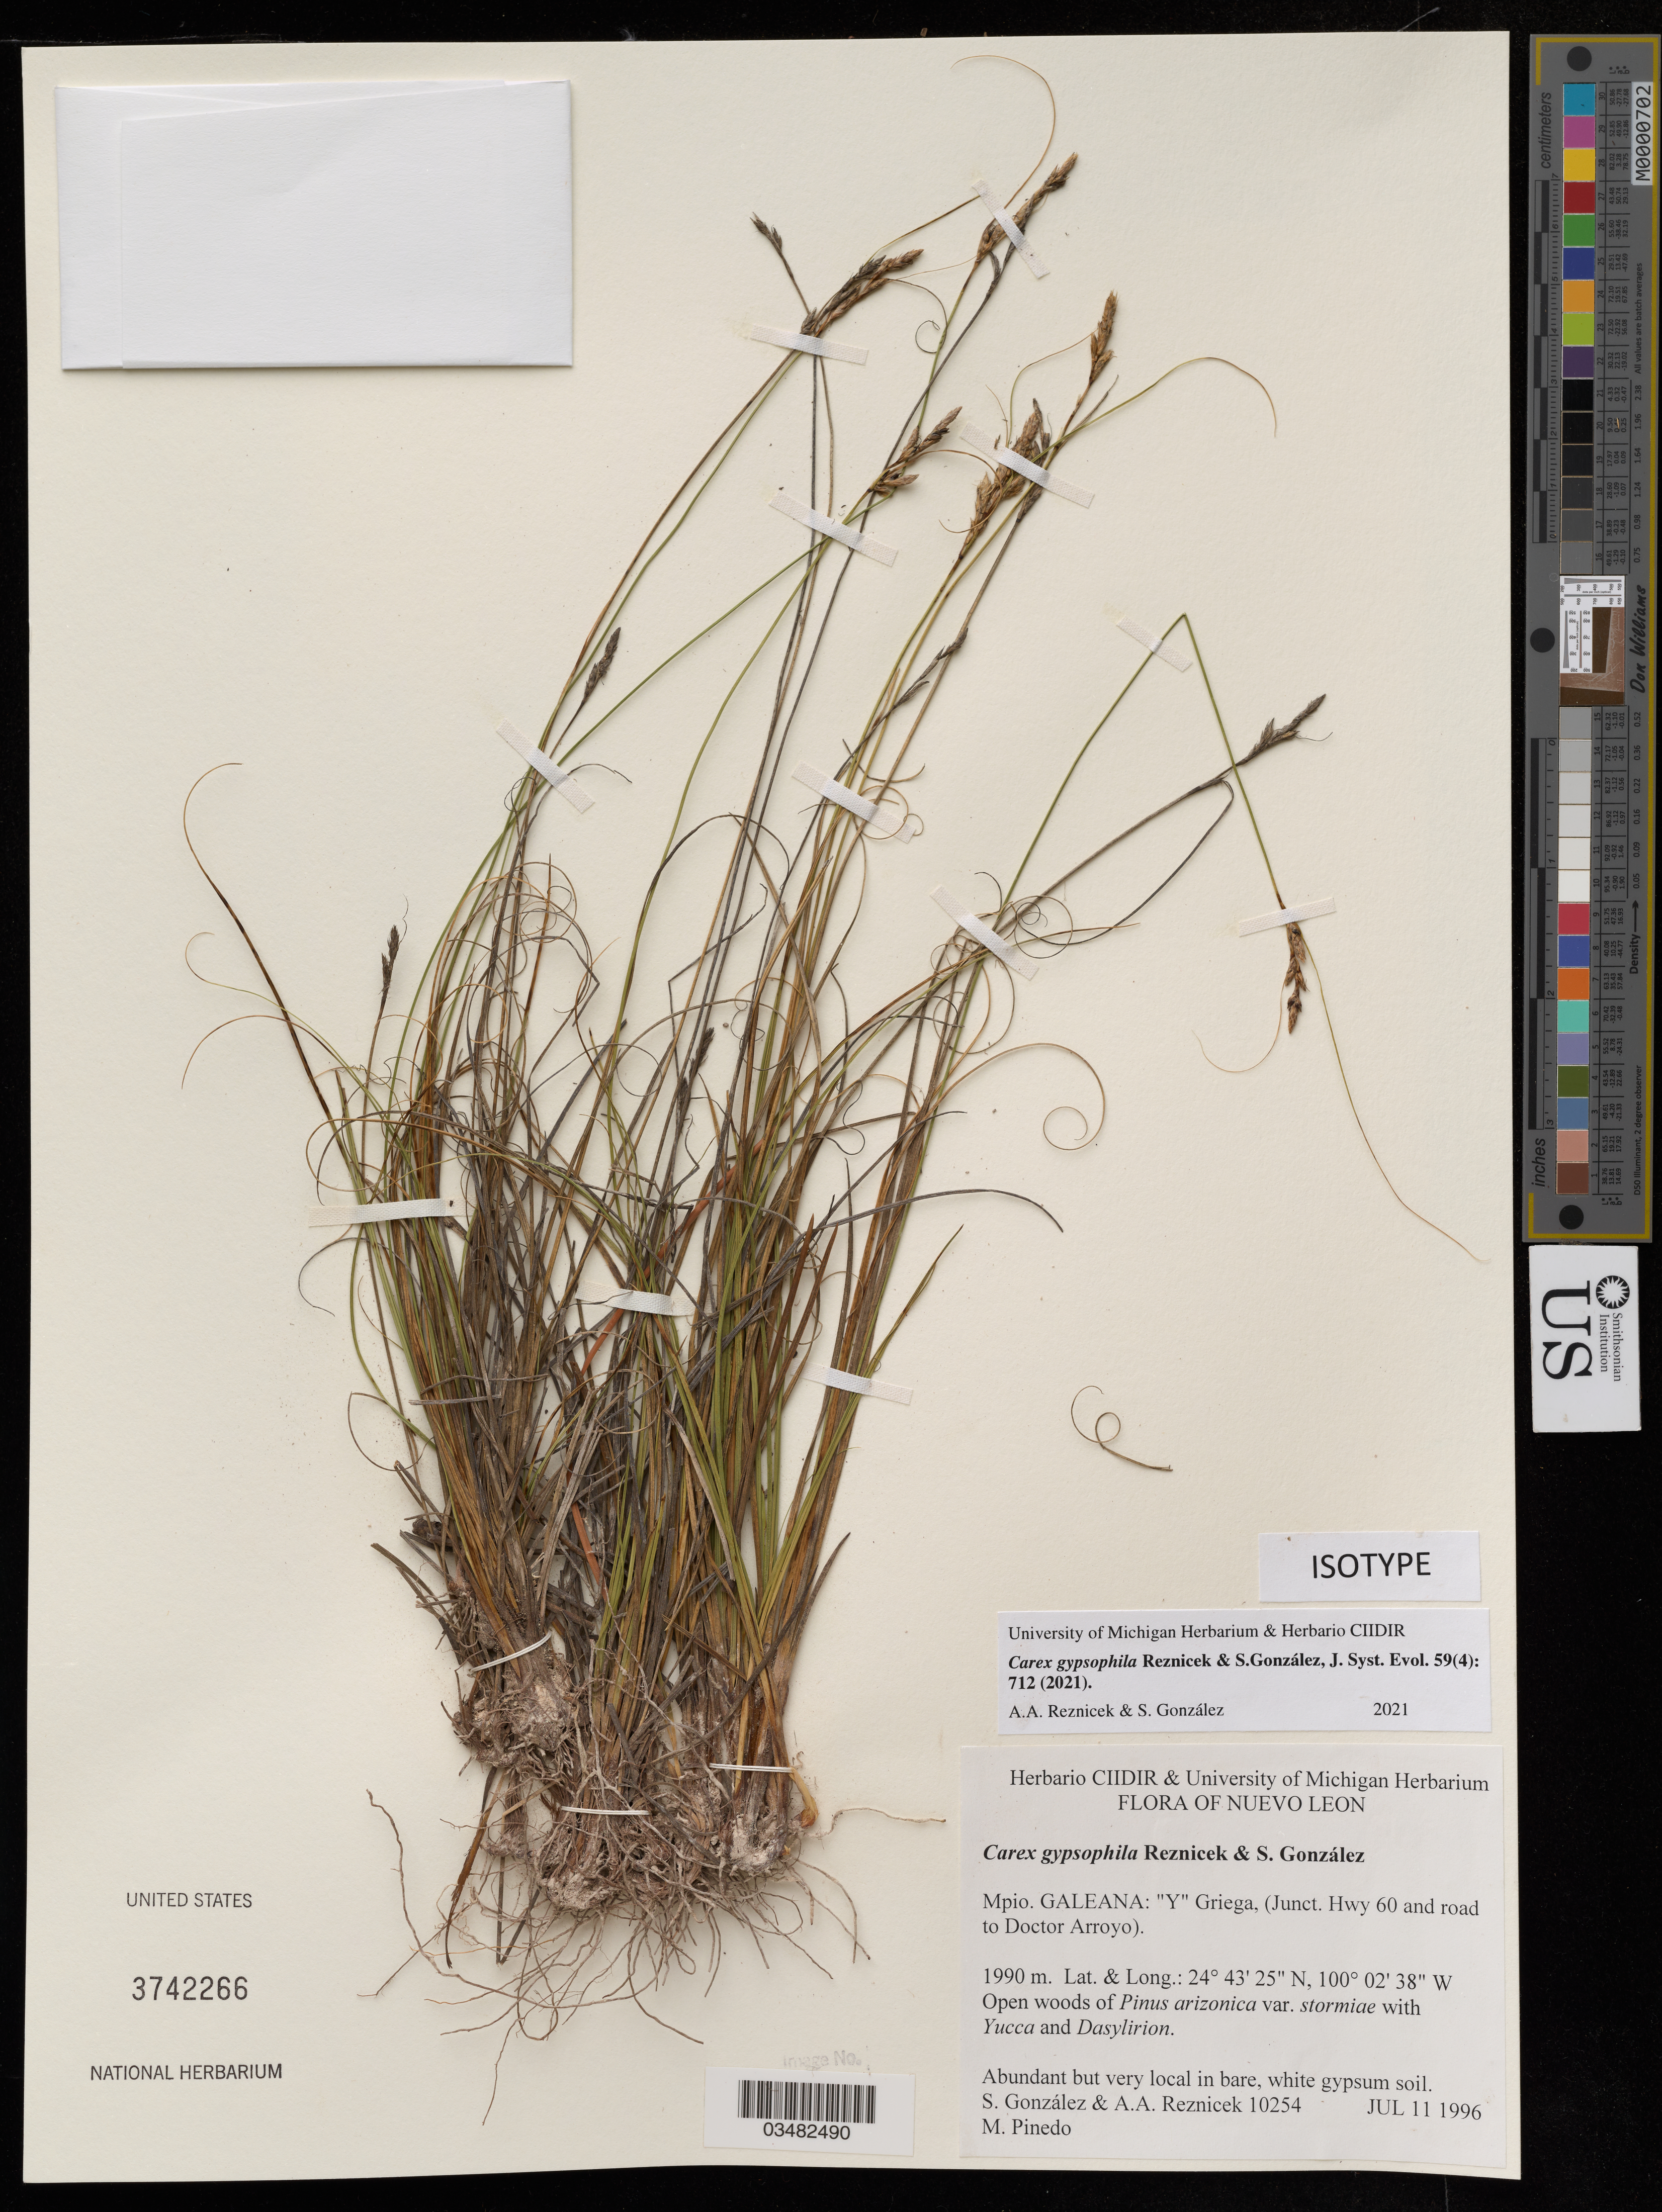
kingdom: Plantae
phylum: Tracheophyta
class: Liliopsida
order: Poales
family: Cyperaceae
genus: Carex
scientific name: Carex gypsophila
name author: Reznicek & S. González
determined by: Reznicek, A. A.; Gonzalez, M. S.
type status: Isotype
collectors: M. S. González-Elizondo, A. A. Reznicek & M. Pinedo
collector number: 10254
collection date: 1996-07-11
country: Mexico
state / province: Nuevo Leon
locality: Nuevo León: Mpio. Galeana, “Y” Griega (Junct. Hwy 60 and road to Doctor Arroyo)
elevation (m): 1990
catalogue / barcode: US 3742266